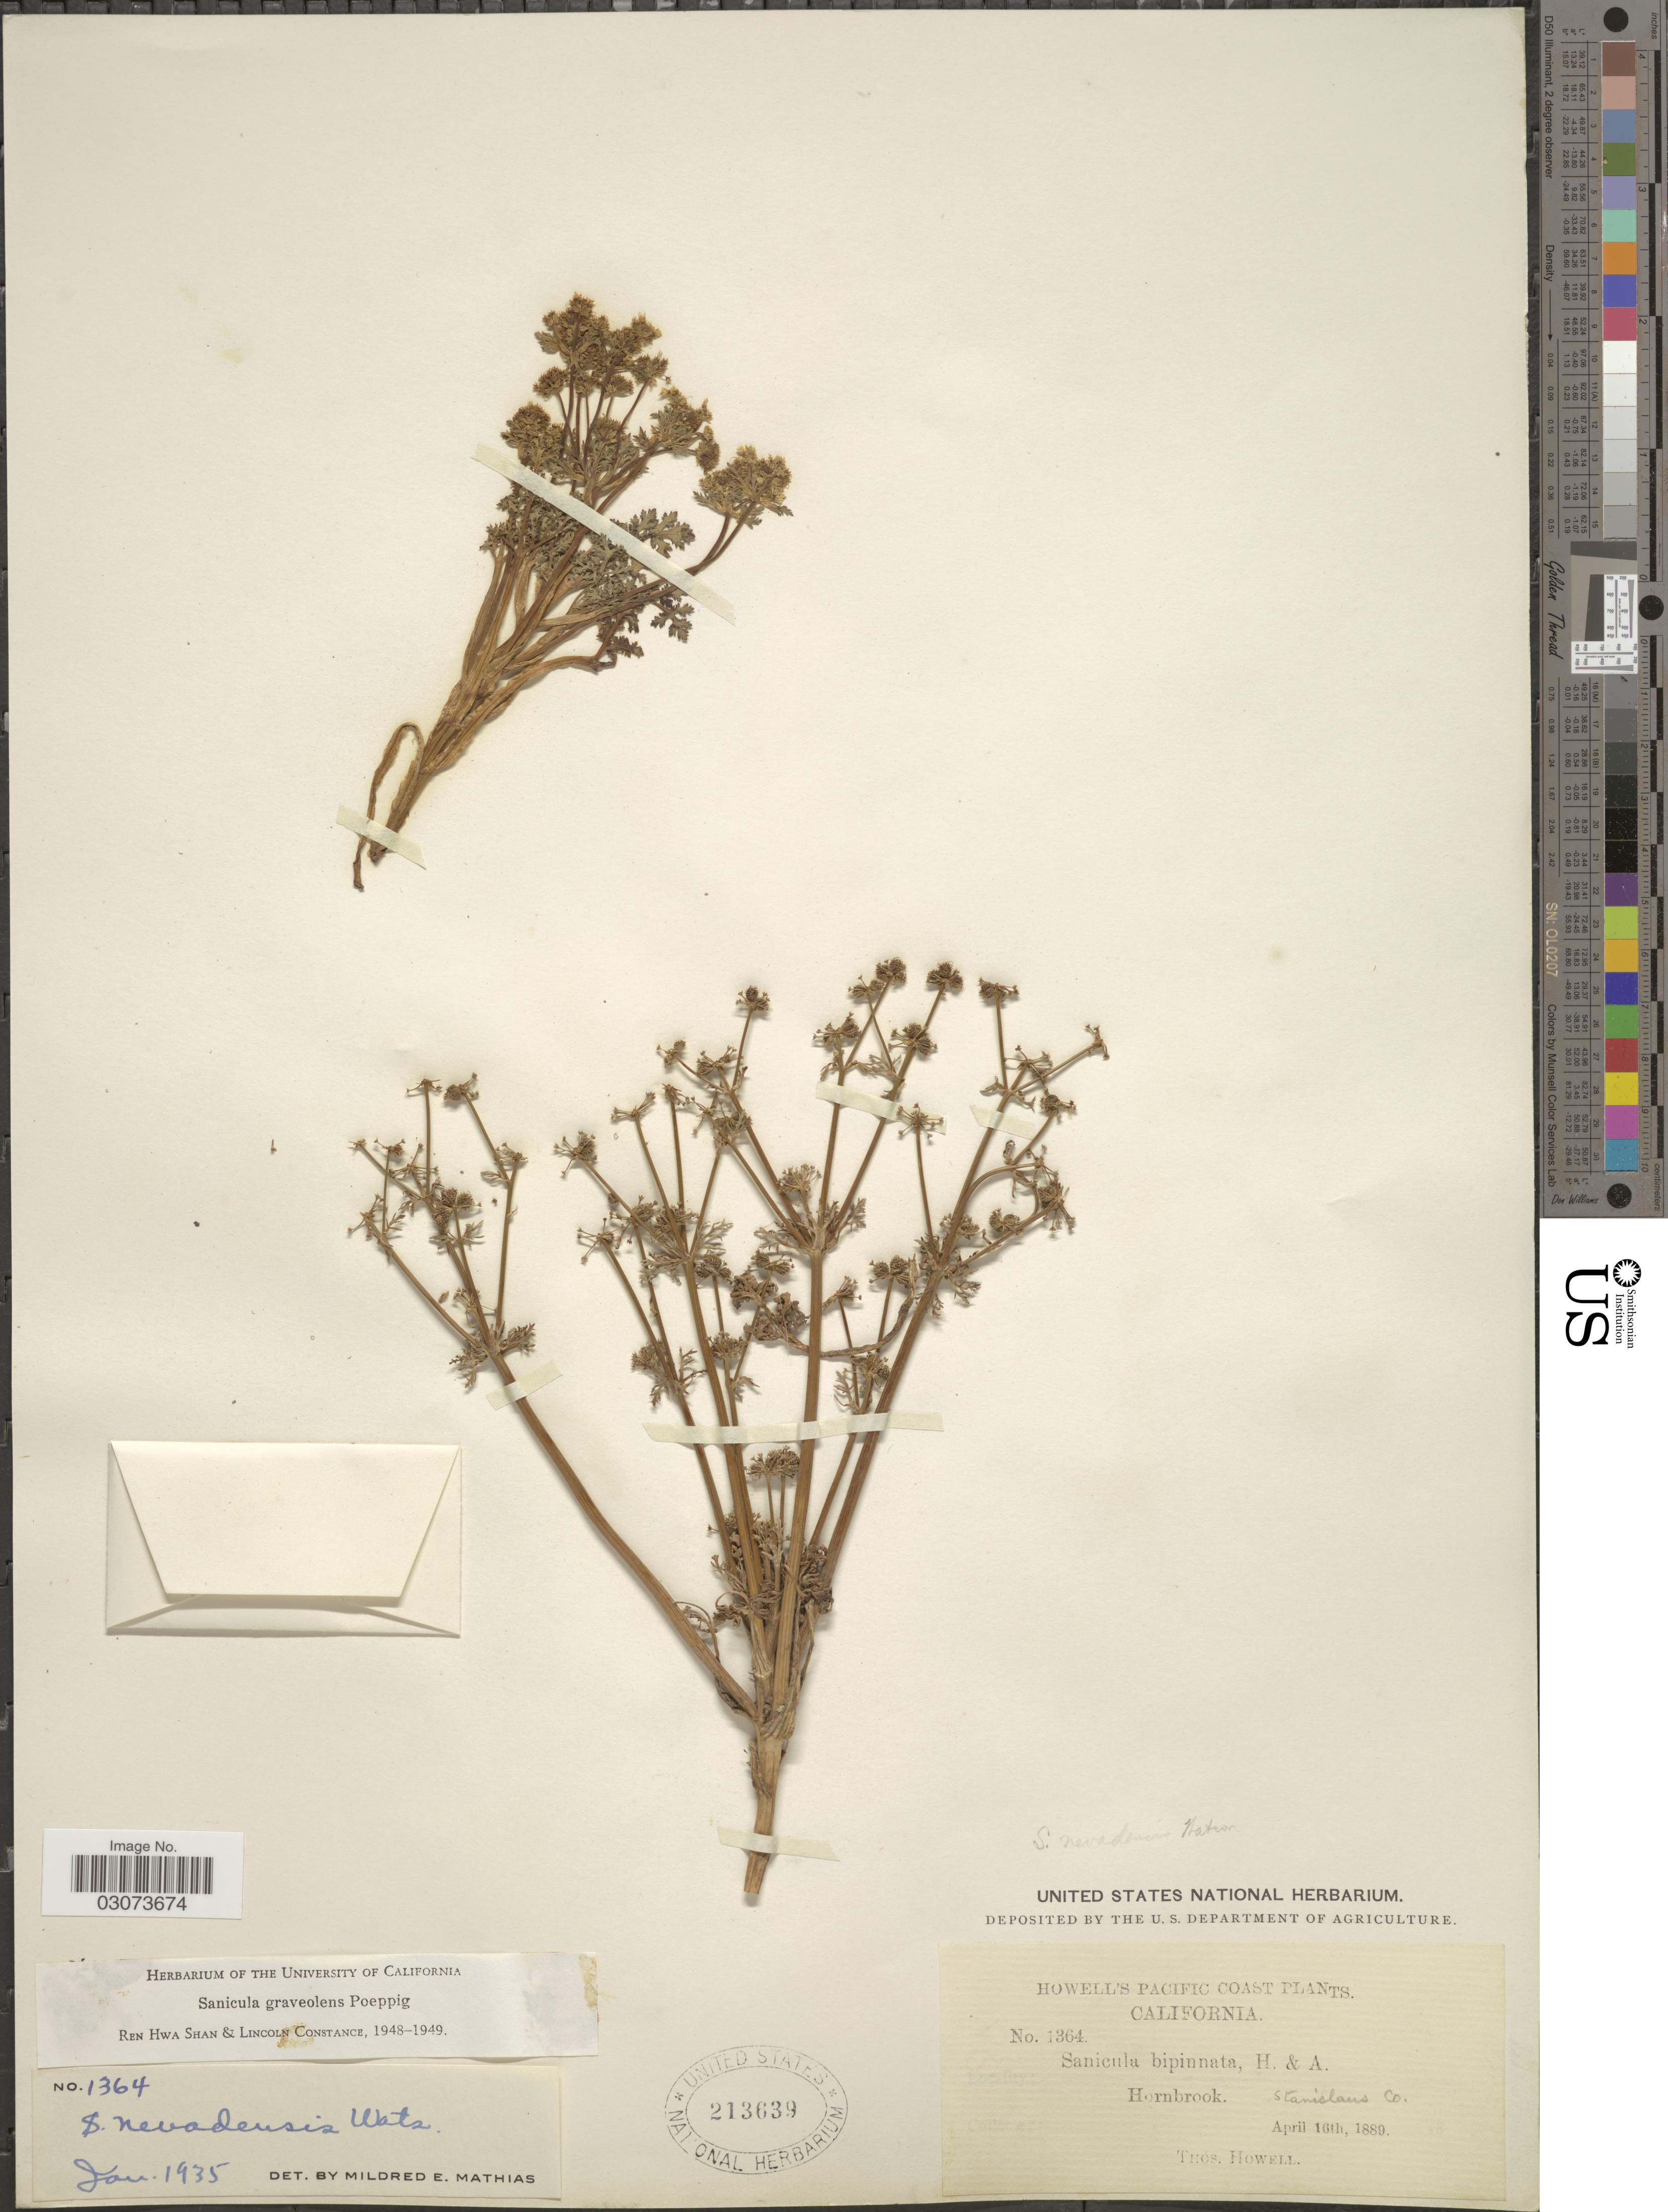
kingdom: Plantae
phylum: Tracheophyta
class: Magnoliopsida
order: Apiales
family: Apiaceae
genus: Sanicula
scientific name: Sanicula graveolens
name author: Poepp. ex DC.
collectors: T. Howell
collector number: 1364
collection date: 1889-04-16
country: United States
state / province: California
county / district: Stanislaus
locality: Pacific Coast. Hornbrook. Stanislaus Co.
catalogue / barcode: US 213639